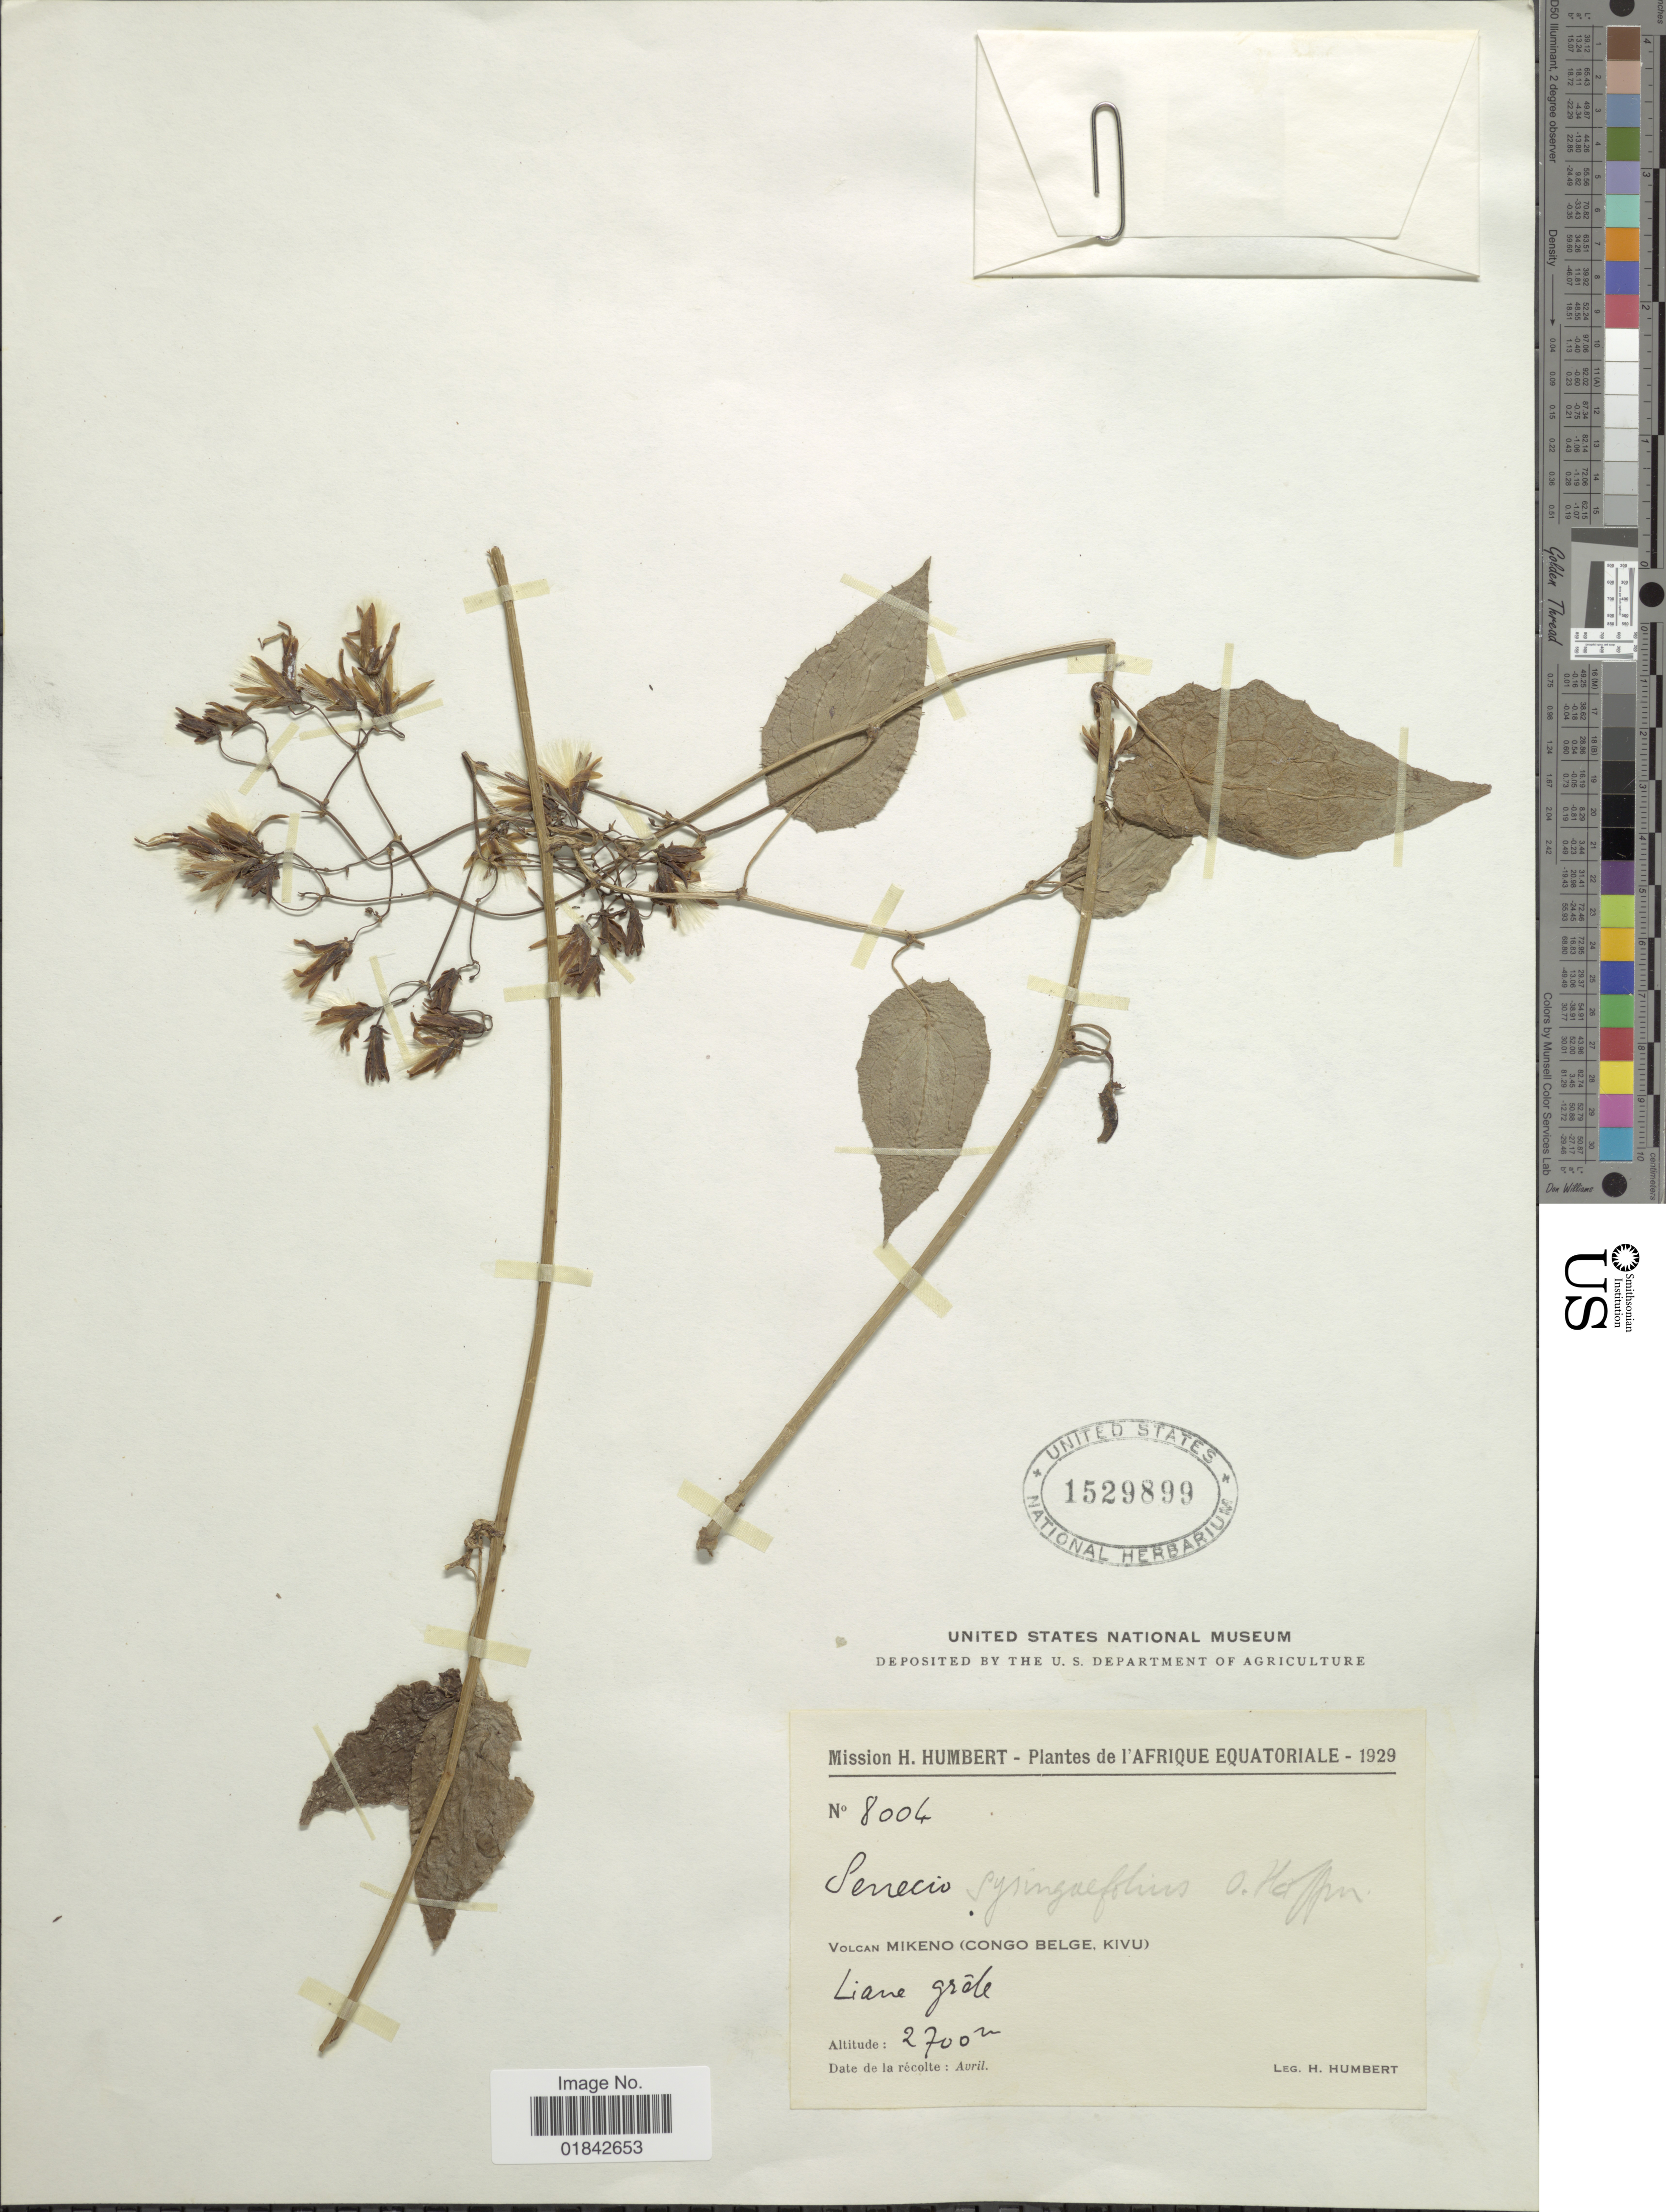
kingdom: Plantae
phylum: Tracheophyta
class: Magnoliopsida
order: Asterales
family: Asteraceae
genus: Senecio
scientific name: Senecio syringifolius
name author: O. Hoffm.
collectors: H. Humbert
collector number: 8004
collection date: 1929-04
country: Congo, Democratic Republic of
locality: I'Afrique Eqautoriale, Volcan Mikeno (Congo Belge, Kivu)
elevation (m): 2700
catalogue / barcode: US 1529899